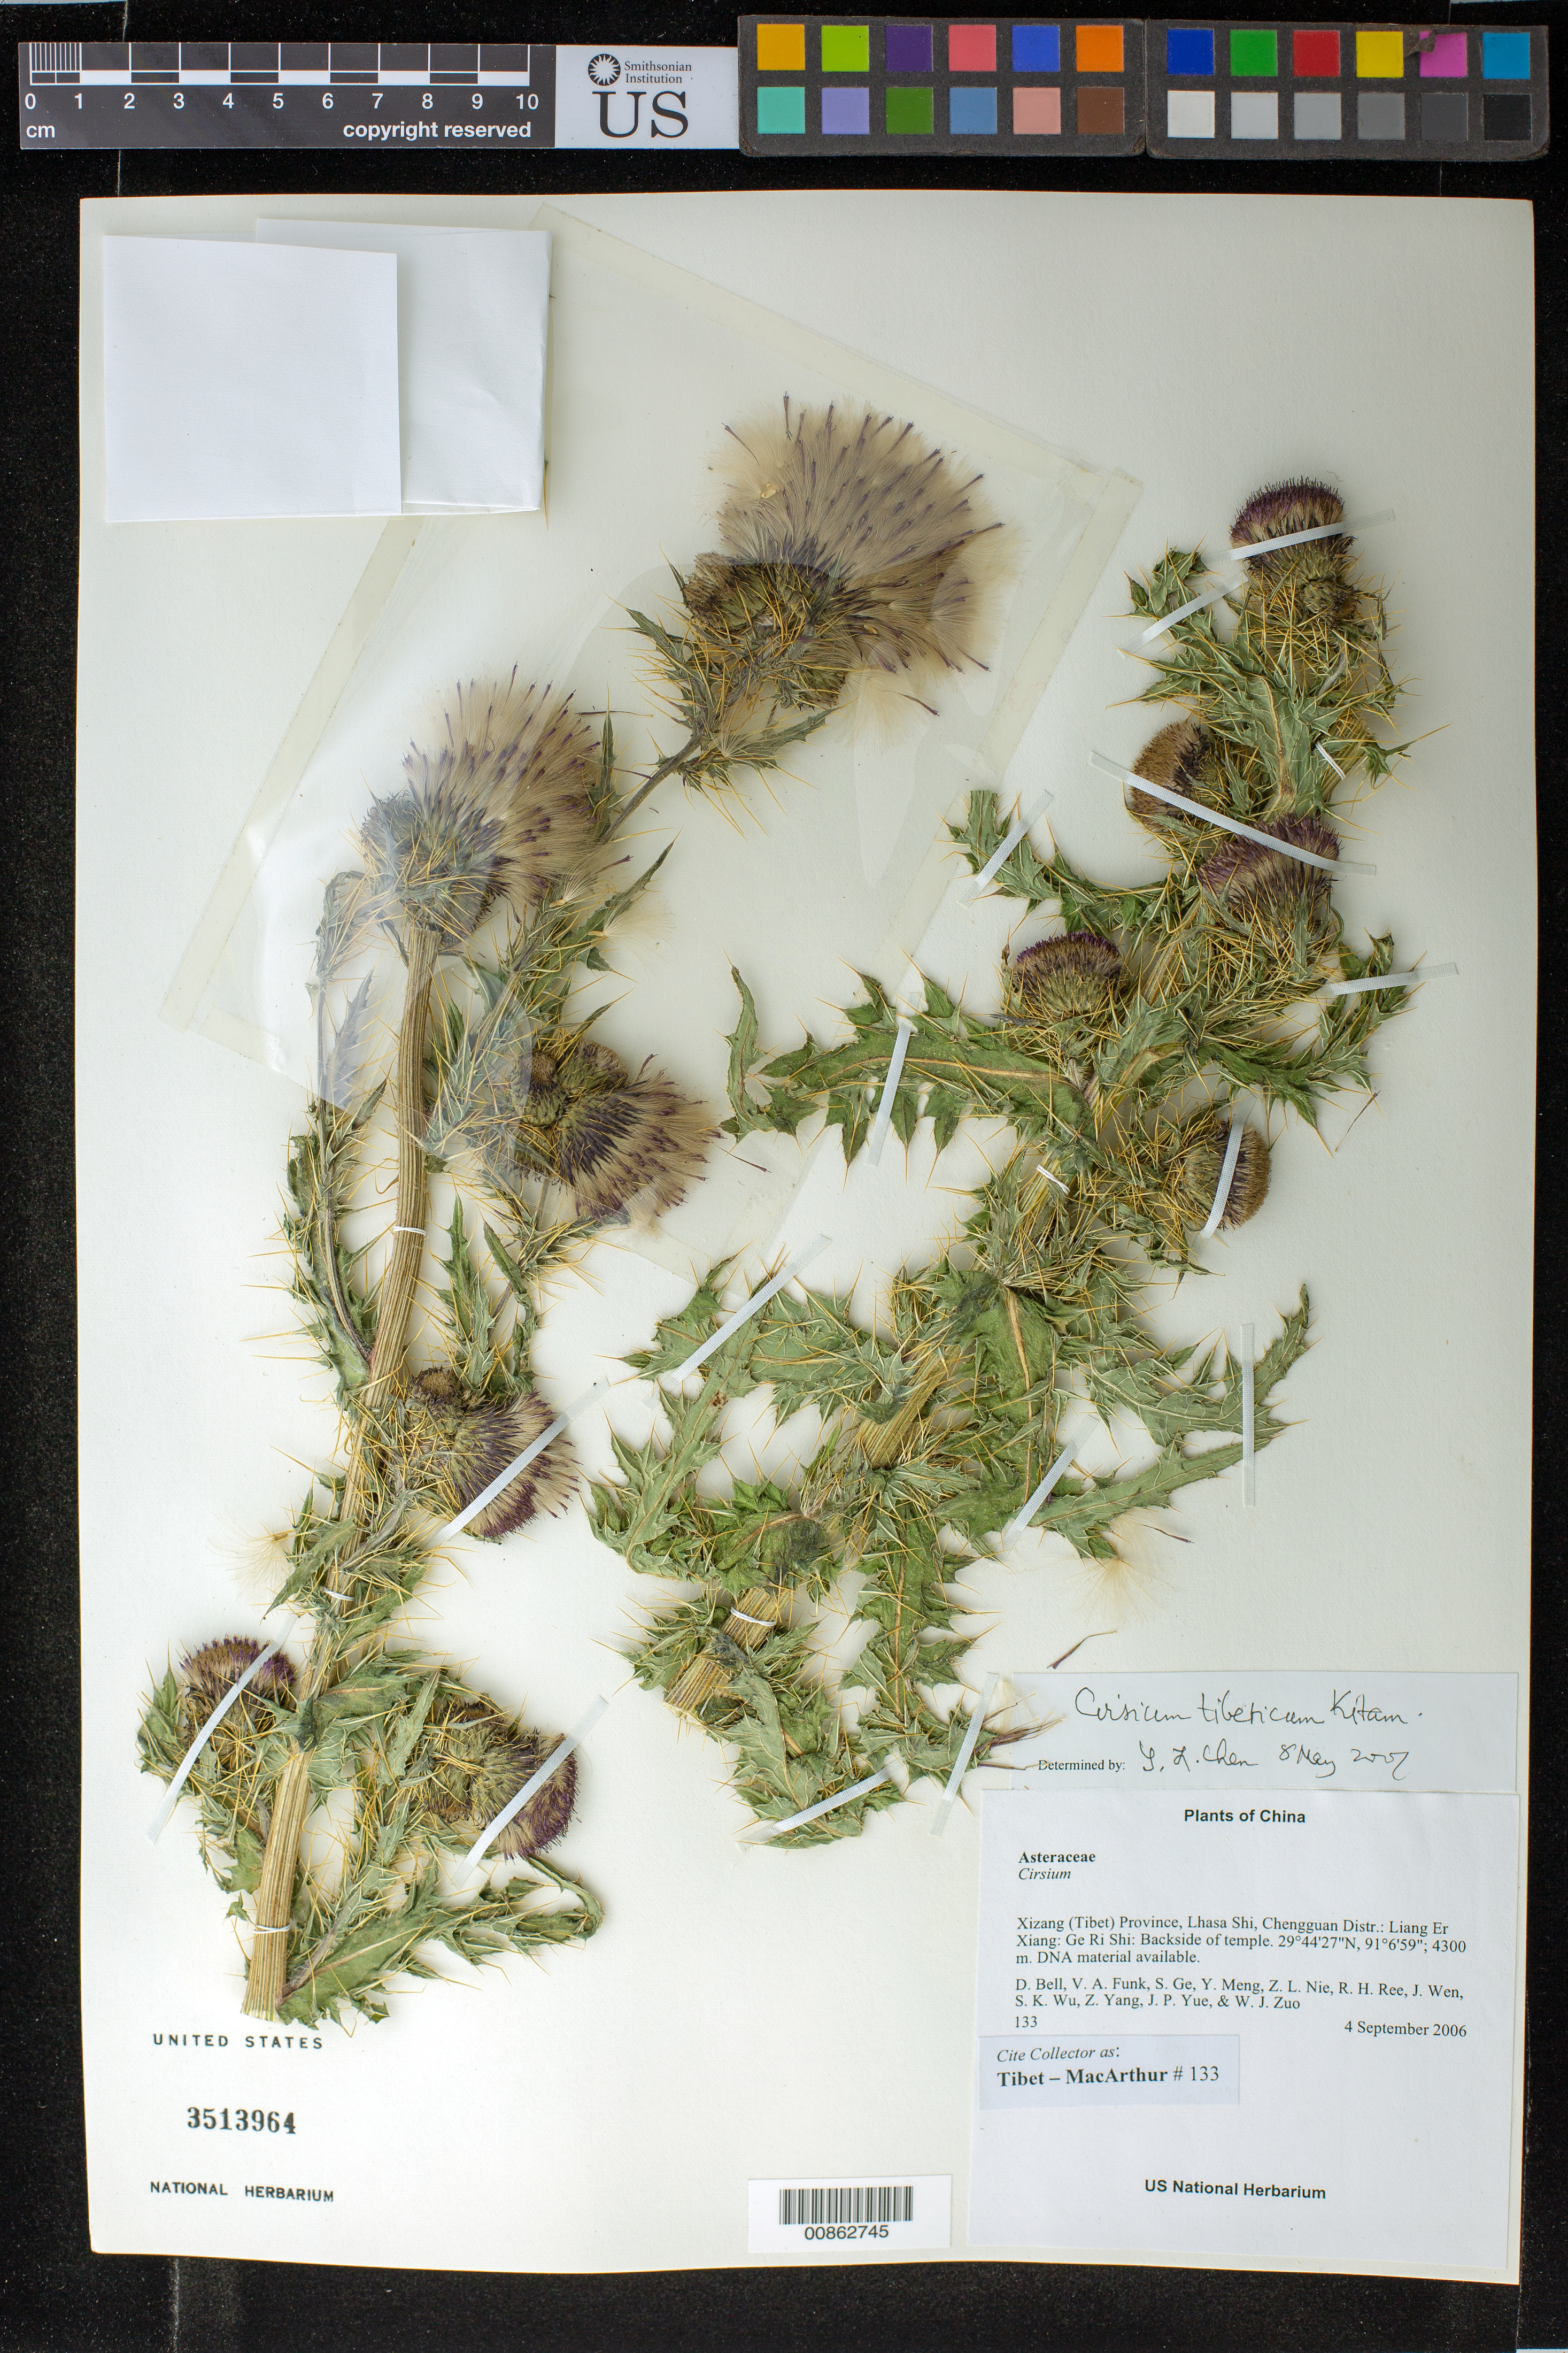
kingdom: Plantae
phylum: Tracheophyta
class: Magnoliopsida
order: Asterales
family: Asteraceae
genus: Cirsium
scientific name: Cirsium tibeticum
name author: Kitam.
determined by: Yilin Chen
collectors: Tibet-MacArthur, D. A. Bell, V. Funk, S. Ge, Y. Meng, Z. Nie, R. Ree, J. Wen, S. K. Wu, Z. Yang, J. Yue & W. Zuo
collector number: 133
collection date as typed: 04 Sep 2006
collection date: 2006-09-04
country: China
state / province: Xizang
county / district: Lhasa Shi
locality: Chengguan Distr.: Liang Er Xiang: Ge Ri Shi. Backside of temple.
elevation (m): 4300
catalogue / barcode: US 3513964